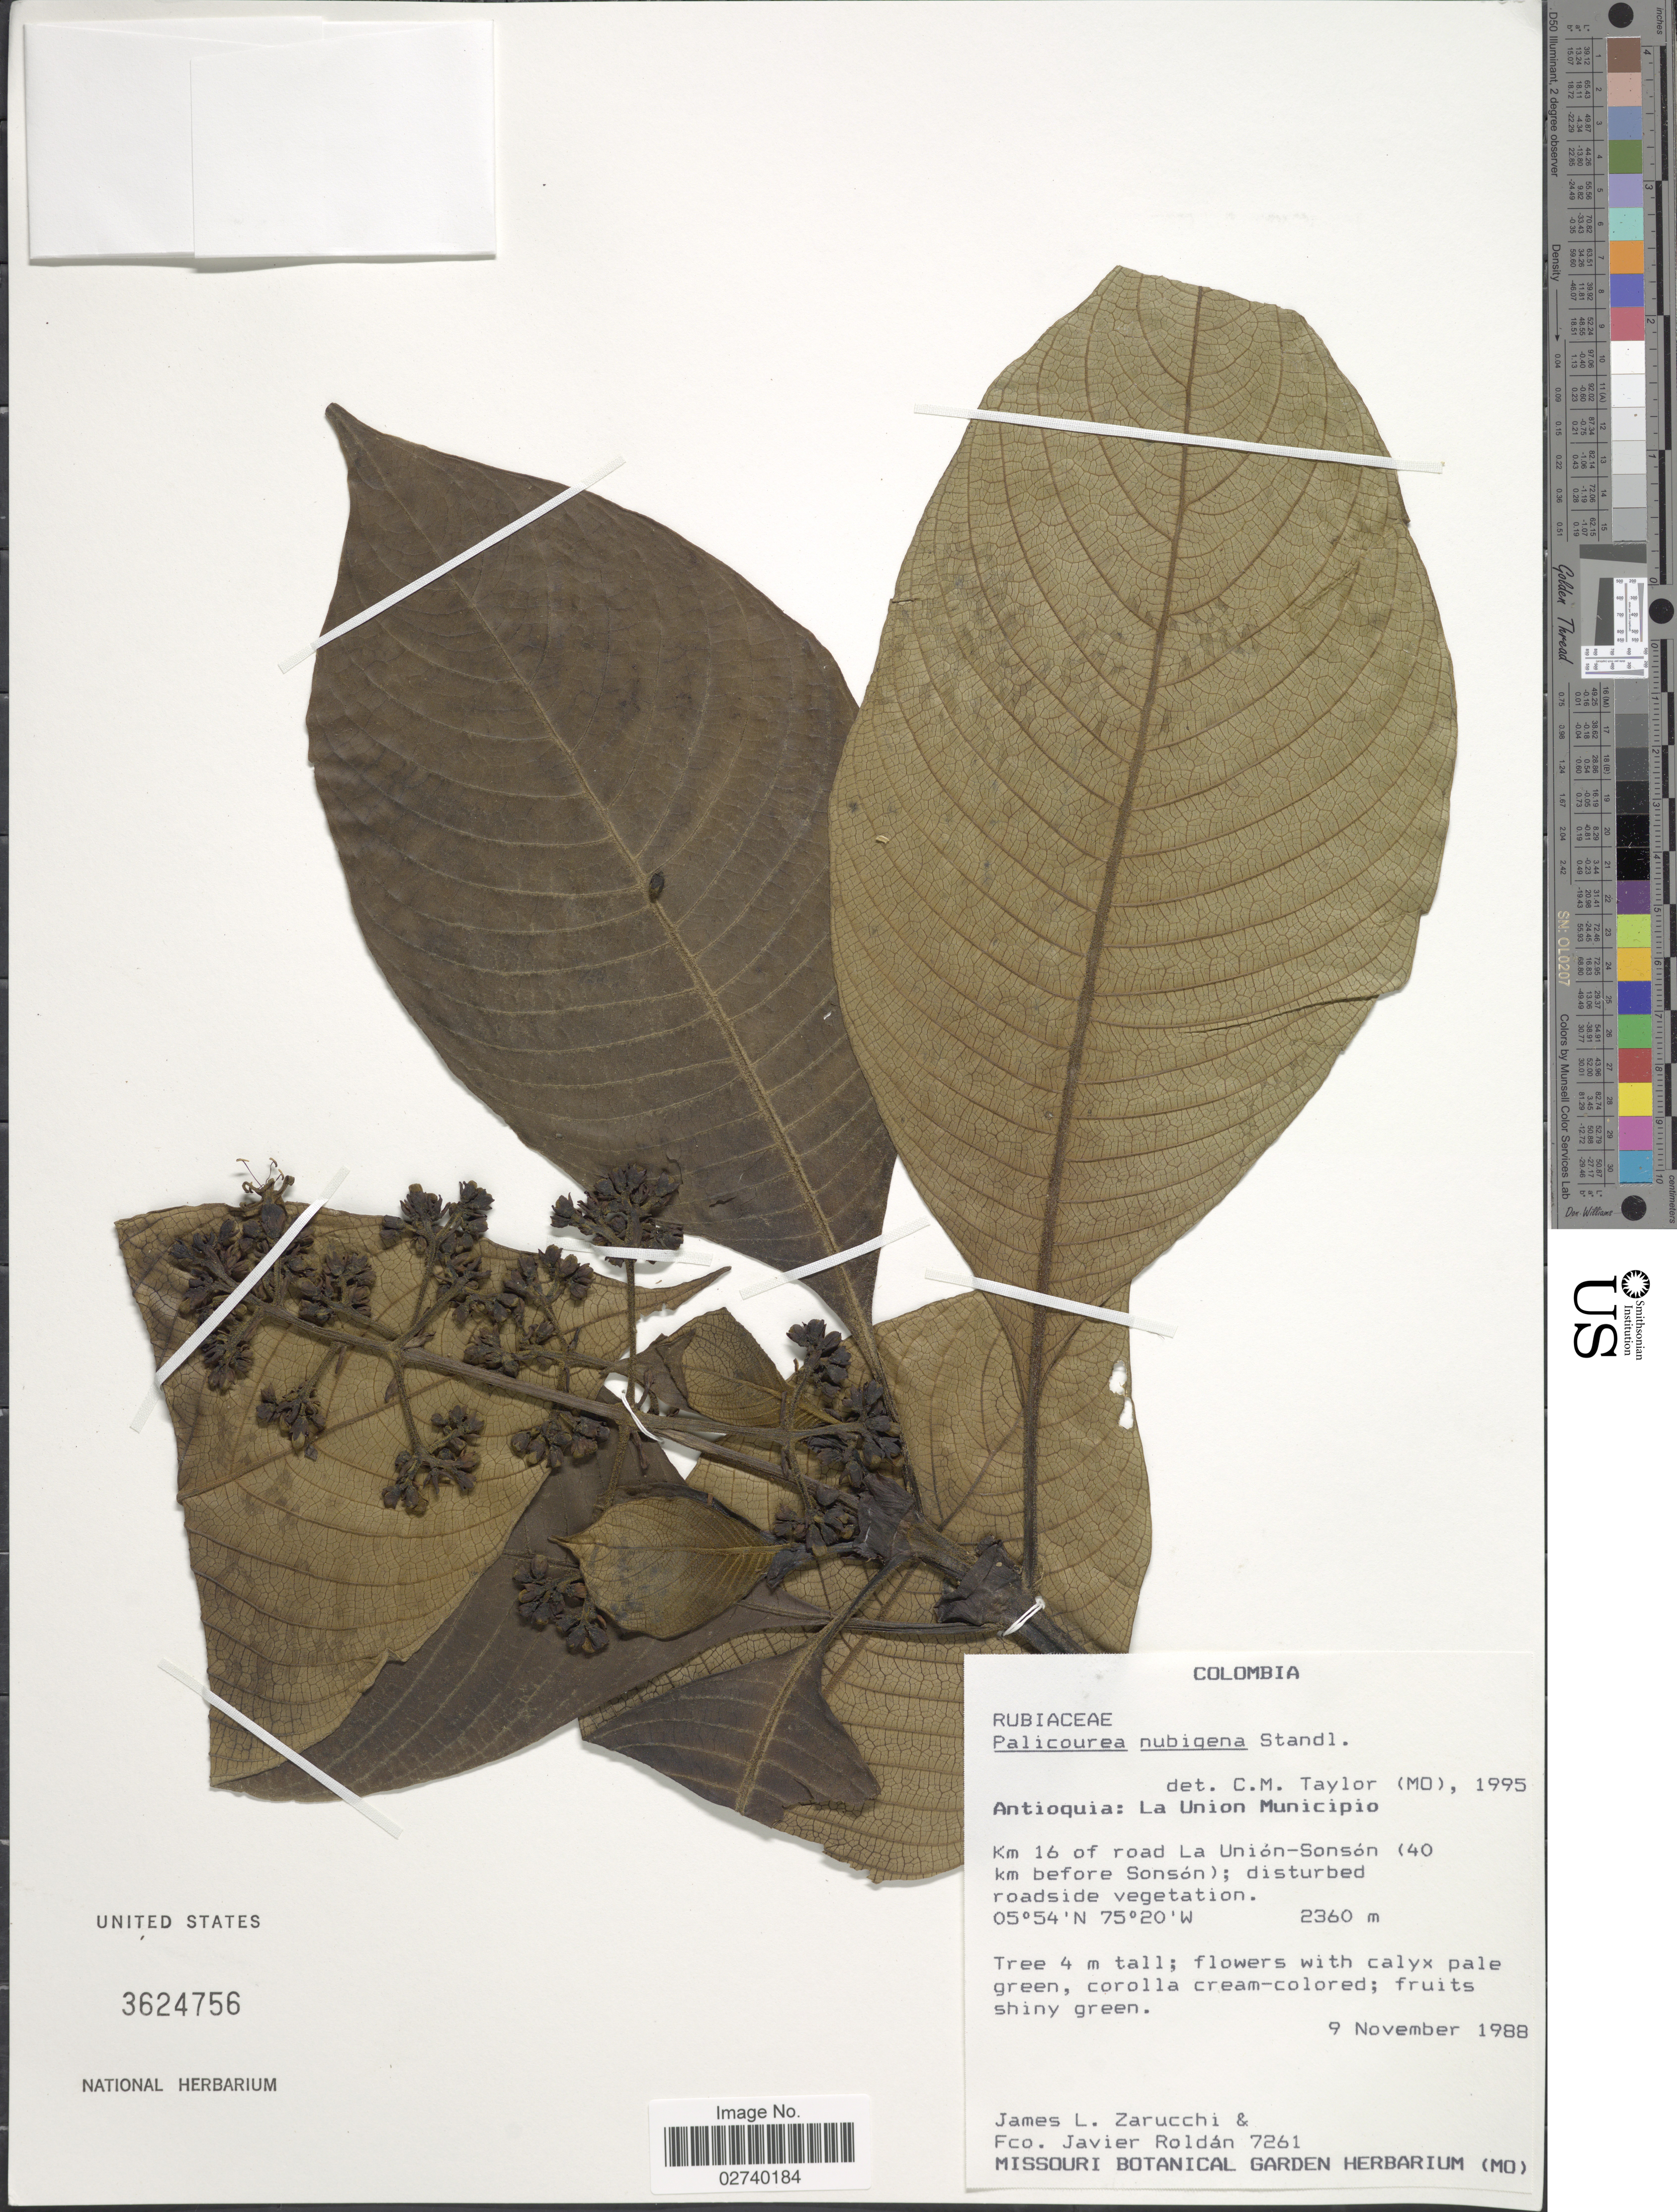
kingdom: Plantae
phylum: Tracheophyta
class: Magnoliopsida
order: Gentianales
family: Rubiaceae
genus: Palicourea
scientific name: Palicourea nubigena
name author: Standl.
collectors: J. L. Zarucchi & F. J. Roldán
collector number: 7261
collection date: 1988-11-09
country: Colombia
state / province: Antioquia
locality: La Union Municipio, km 16 of road La Union-Sonson (40 km before Sonson); disturbed roadside vegetation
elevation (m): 2360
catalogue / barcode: US 3624756